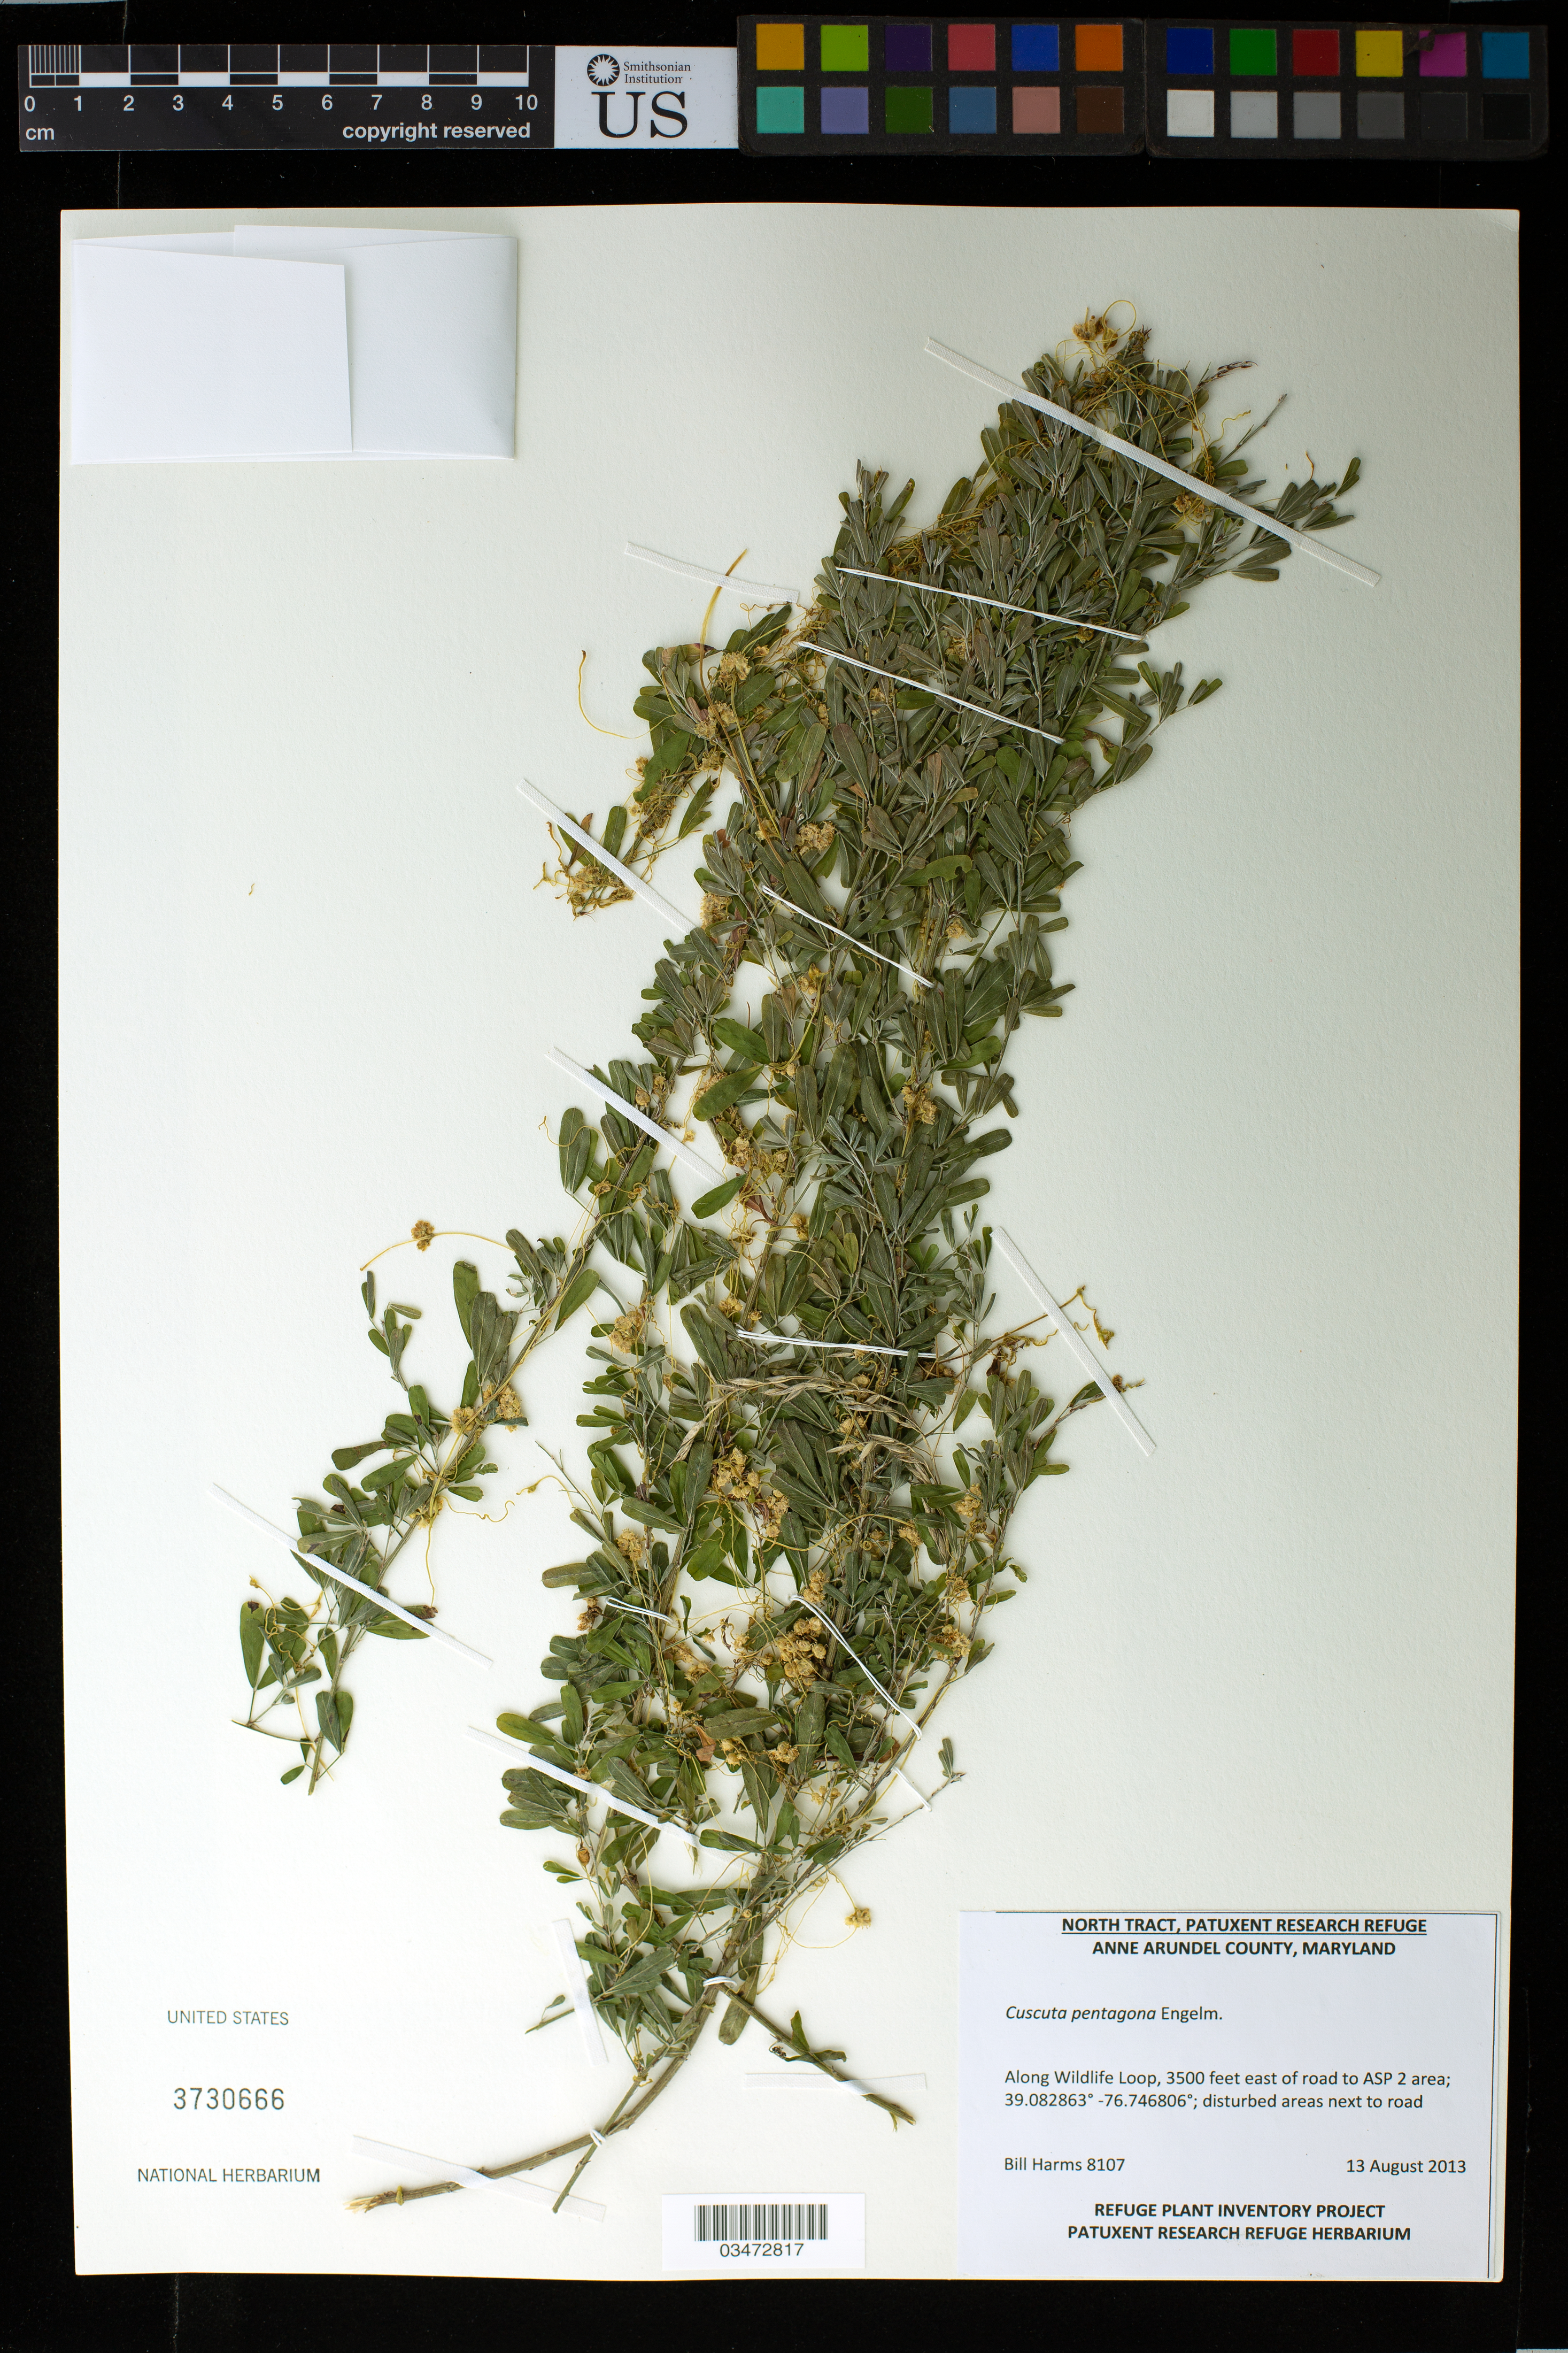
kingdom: Plantae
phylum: Tracheophyta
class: Magnoliopsida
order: Solanales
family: Convolvulaceae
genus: Cuscuta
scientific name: Cuscuta pentagona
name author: Engelm.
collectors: B. Harms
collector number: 8107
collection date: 2013-08-13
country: United States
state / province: Maryland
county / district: Anne Arundel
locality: Along Wildlife Loop, 3500 ft east of road to ASP 2 area; disturbed areas next to road.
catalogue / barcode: US 3730666